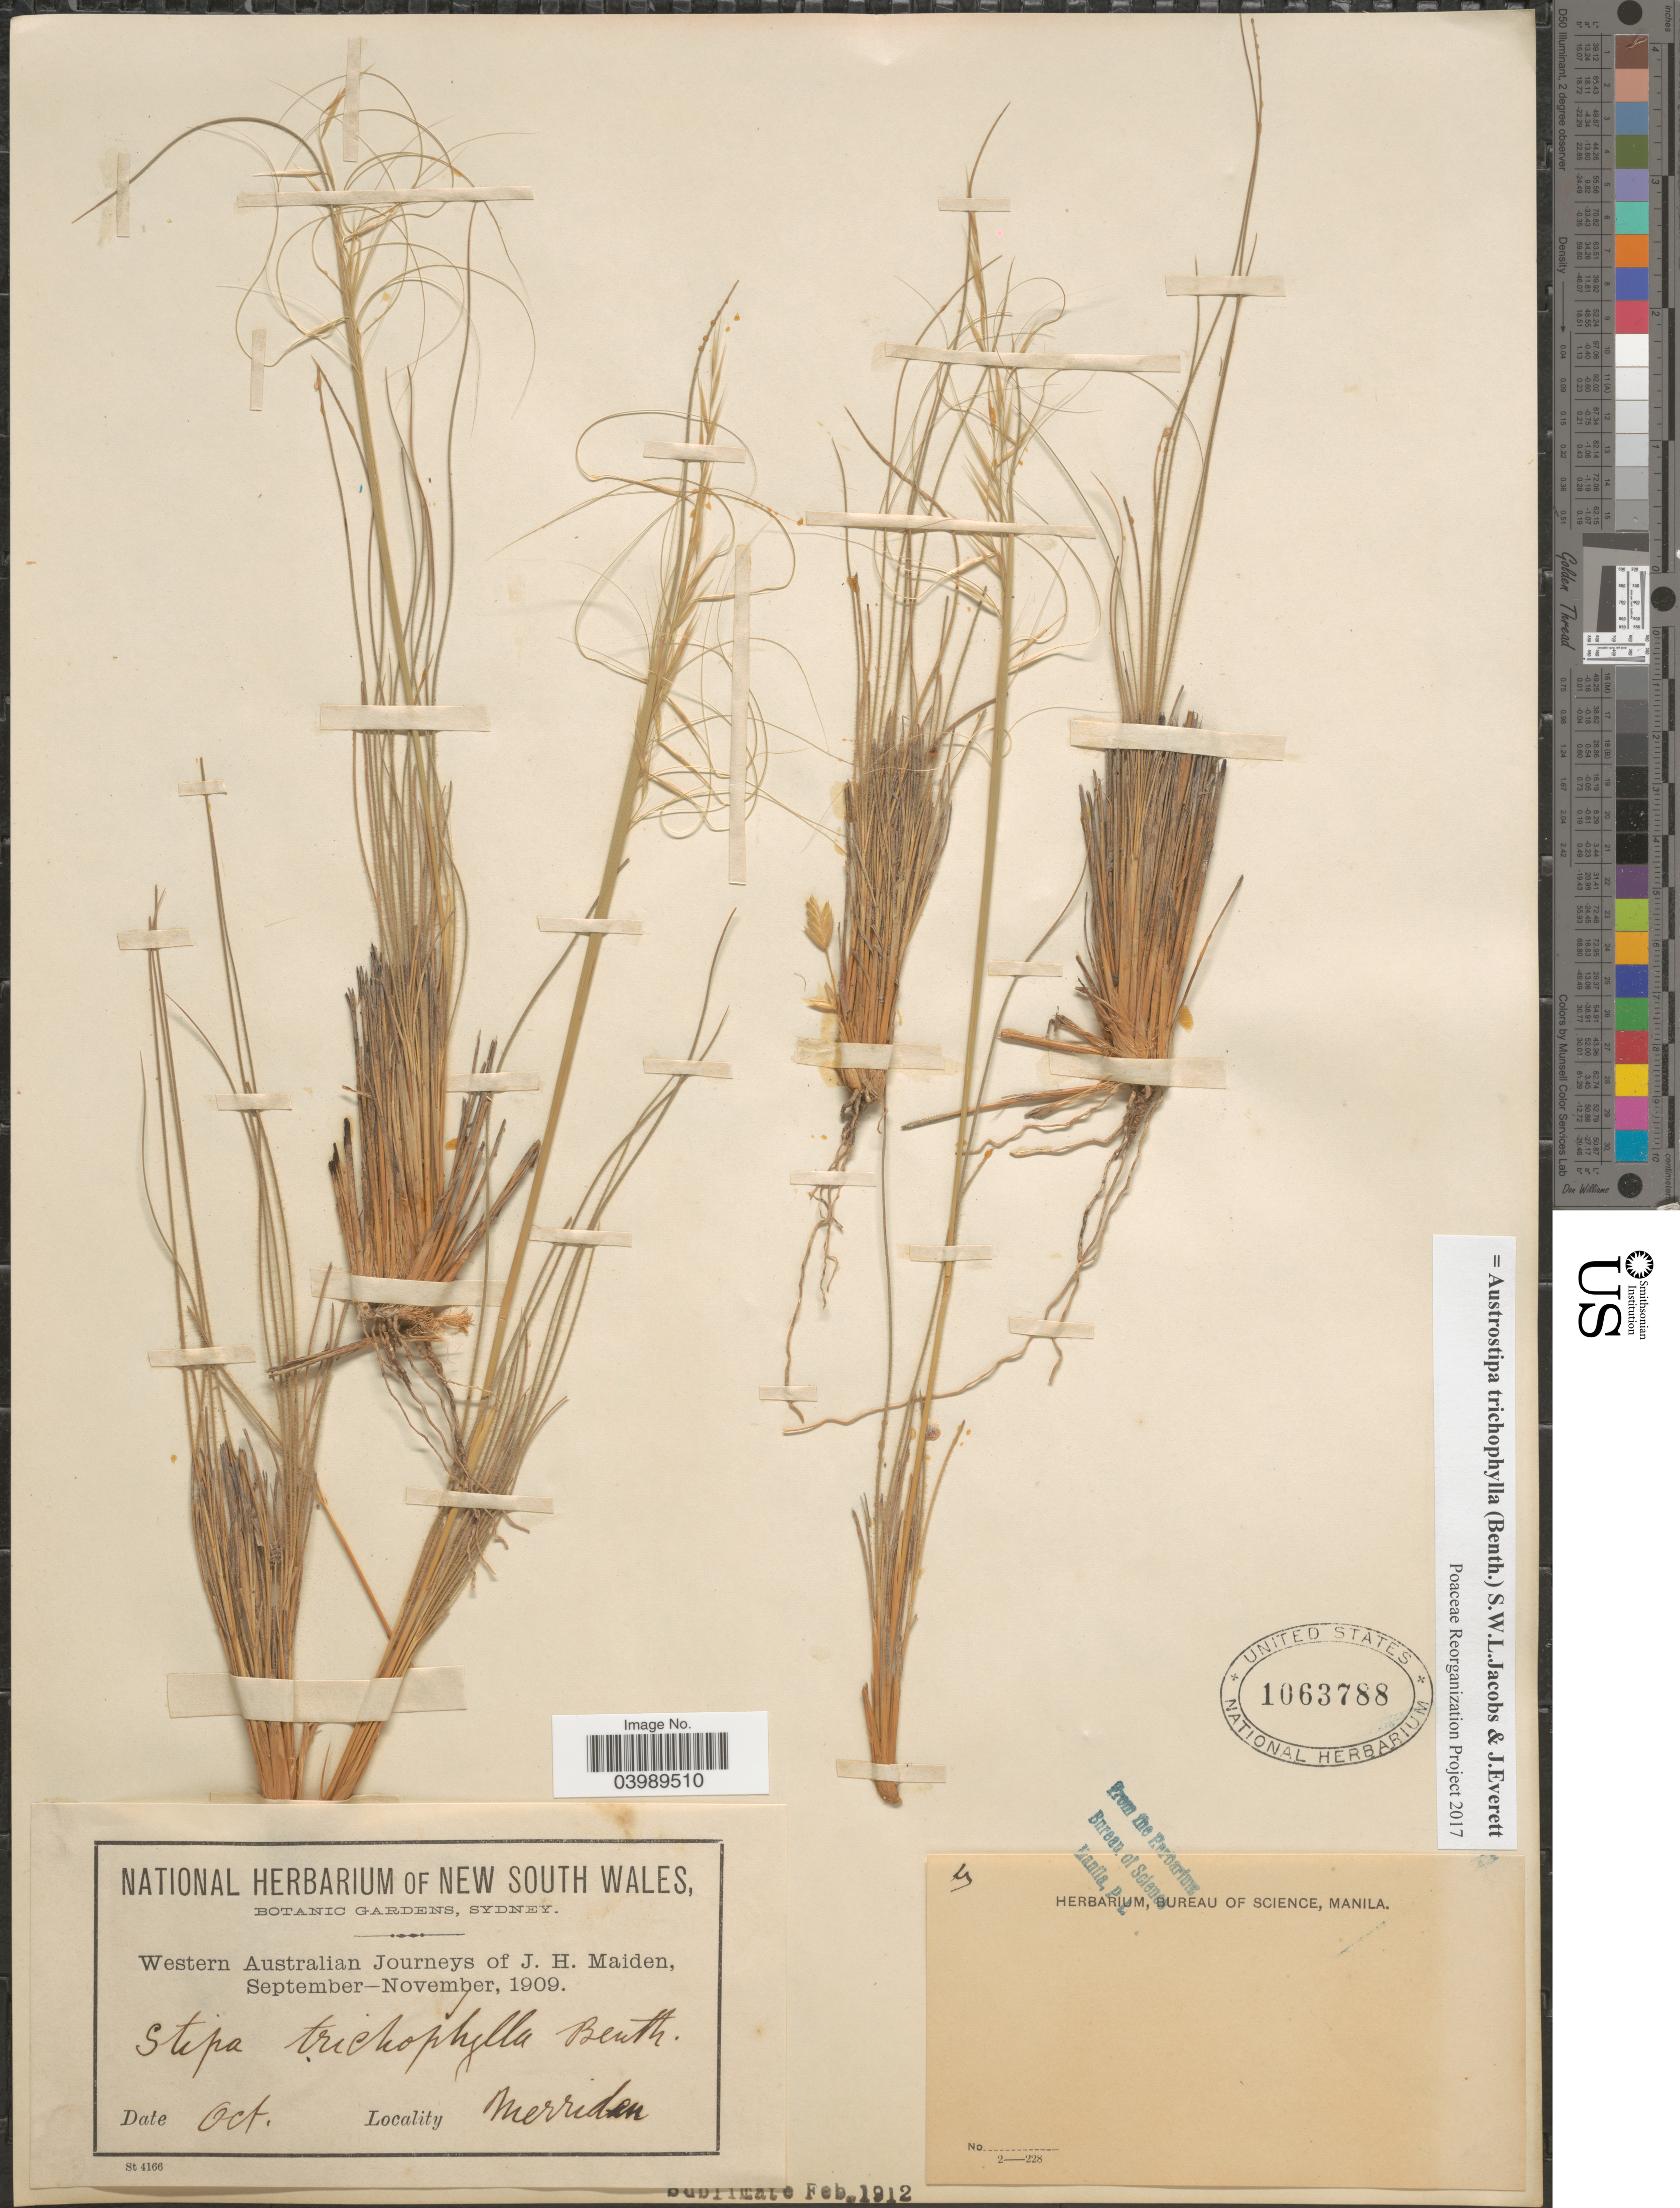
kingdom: Plantae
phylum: Tracheophyta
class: Liliopsida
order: Poales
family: Poaceae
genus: Austrostipa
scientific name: Austrostipa trichophylla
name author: (Benth.) S.W.L. Jacobs & J. Everett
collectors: J. Maiden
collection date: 1909-10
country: Australia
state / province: Western Australia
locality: Merriden.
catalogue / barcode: US 1063788